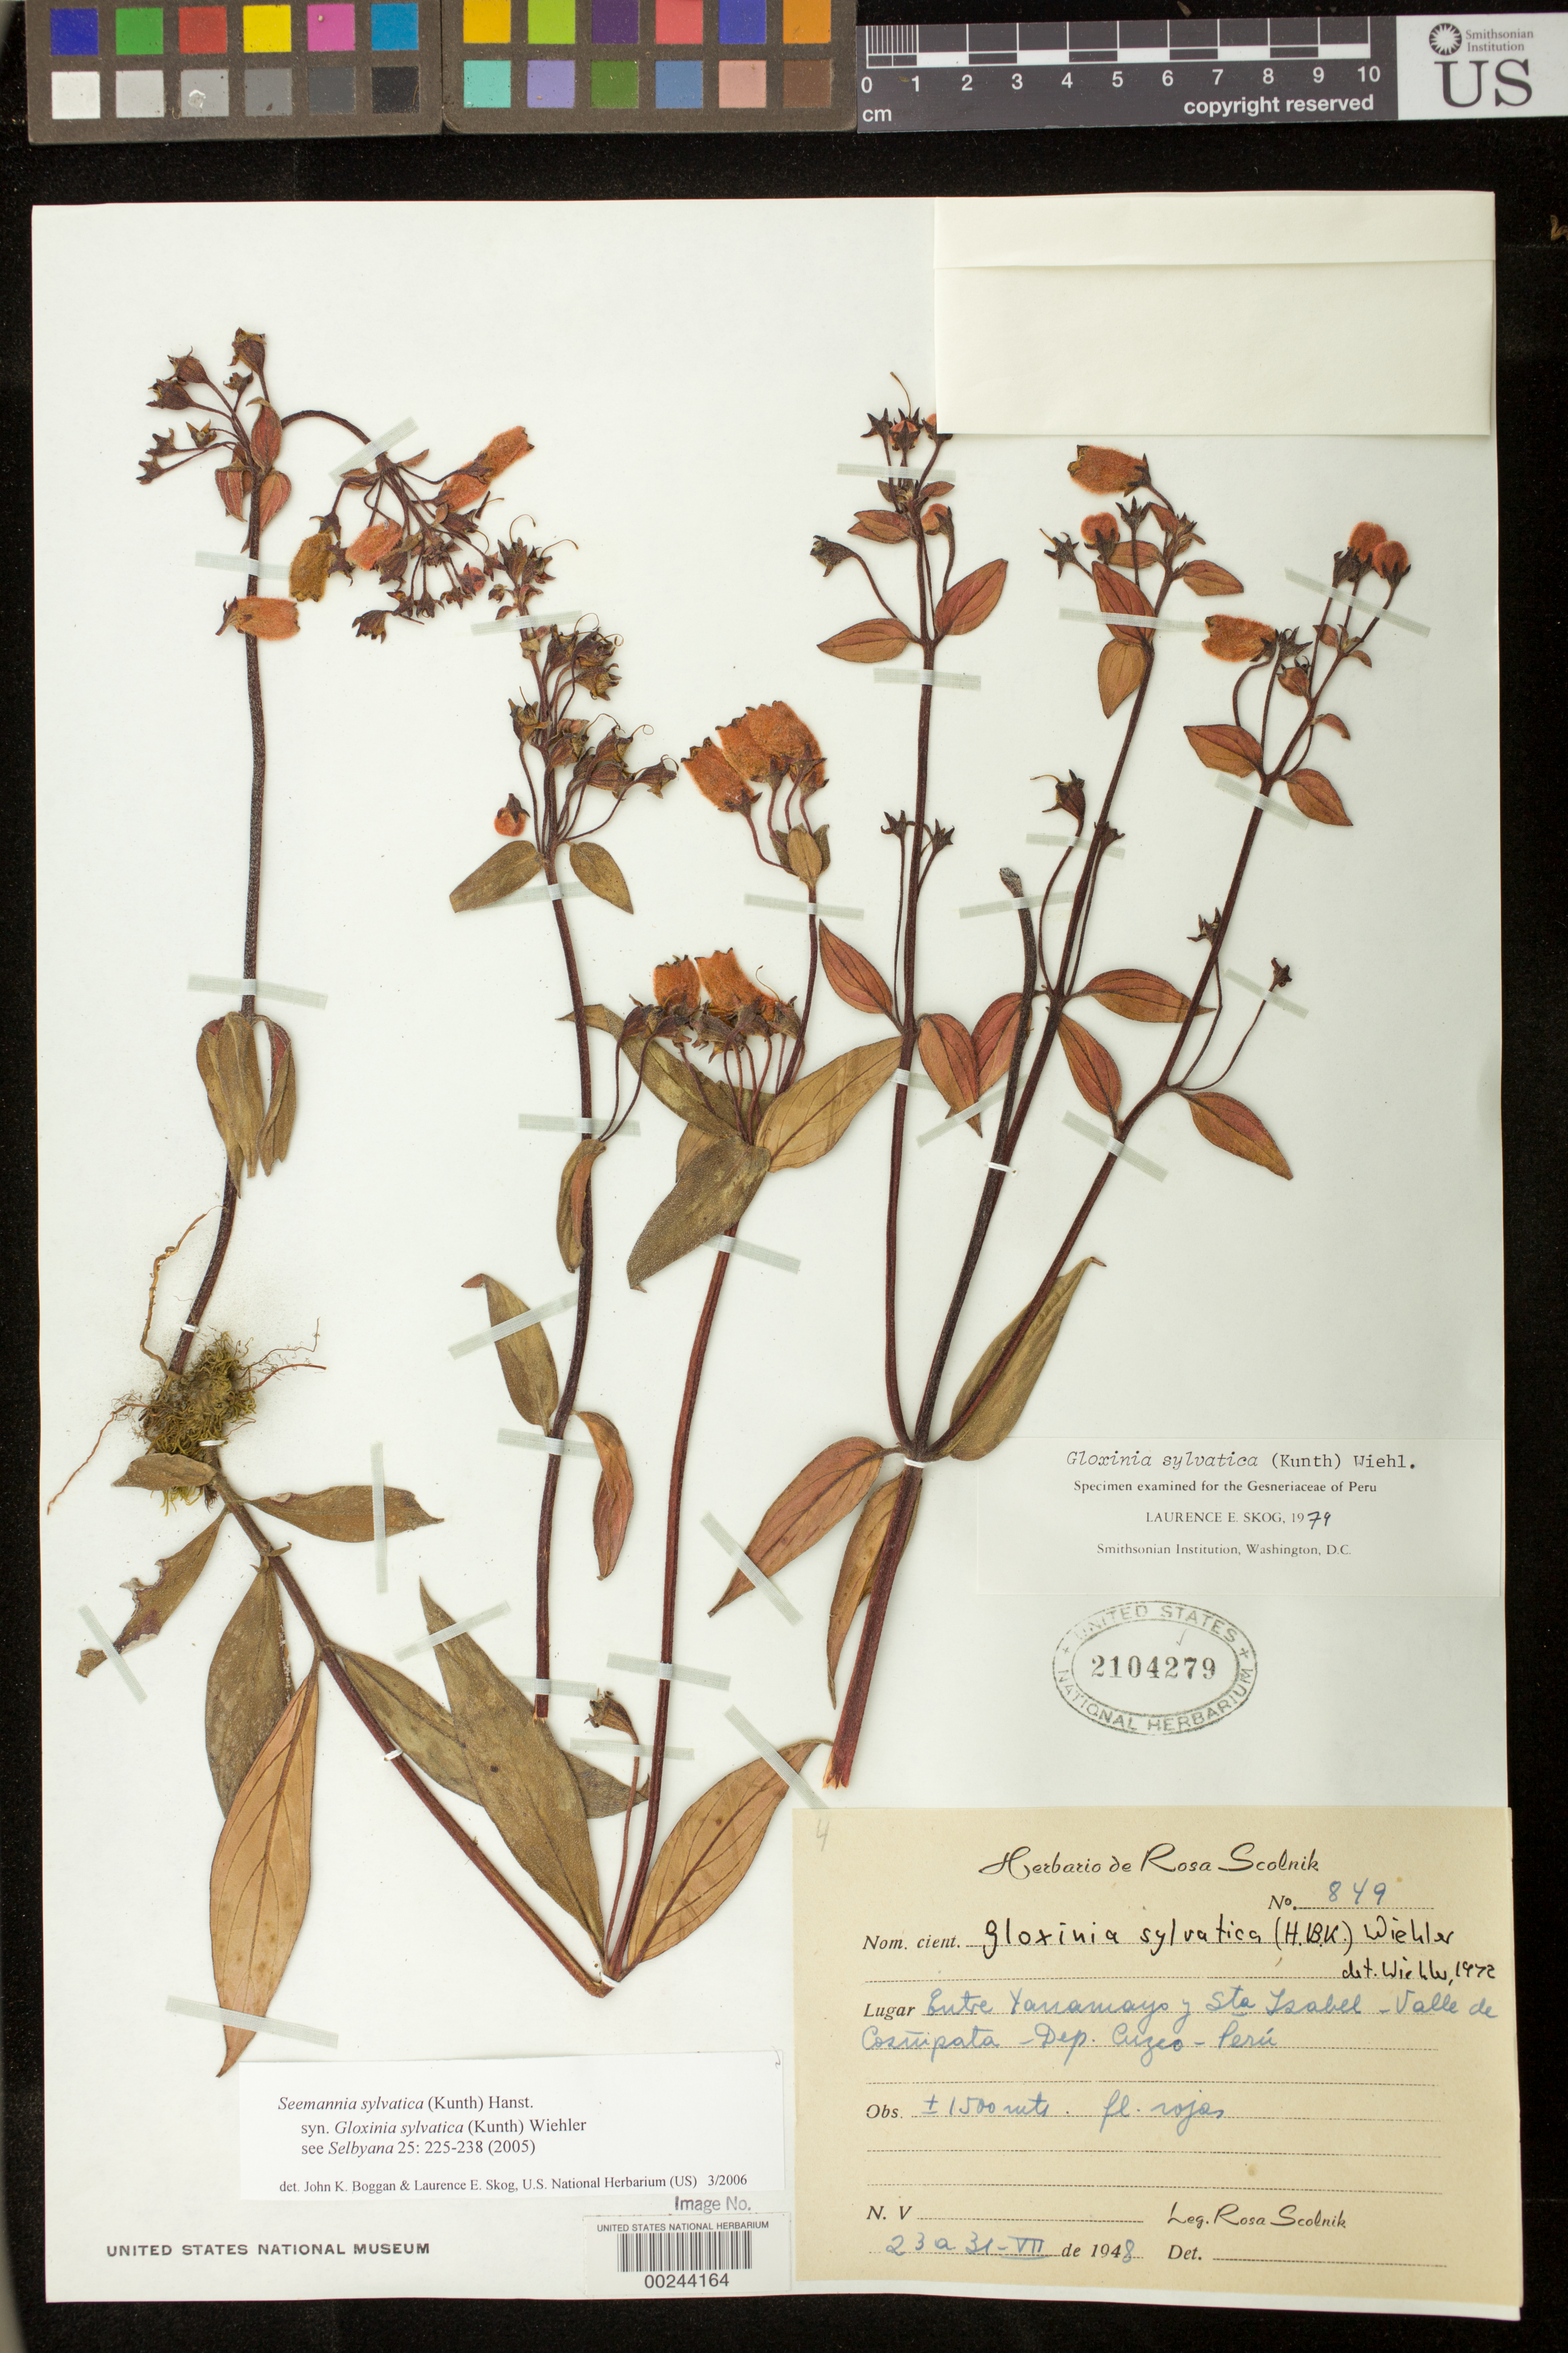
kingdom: Plantae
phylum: Tracheophyta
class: Magnoliopsida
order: Lamiales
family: Gesneriaceae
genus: Seemannia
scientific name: Seemannia sylvatica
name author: (Kunth) Hanst.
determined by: Boggan, J. K.; Skog, L. E.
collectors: R. Scolnik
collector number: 849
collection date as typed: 23-31 Jul 1948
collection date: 1948-07-23/1948-07-31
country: Peru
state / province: Cusco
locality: Valle de Cosuipata, entre Yanamayo & Sta. Isabel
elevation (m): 1500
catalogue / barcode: US 2104279